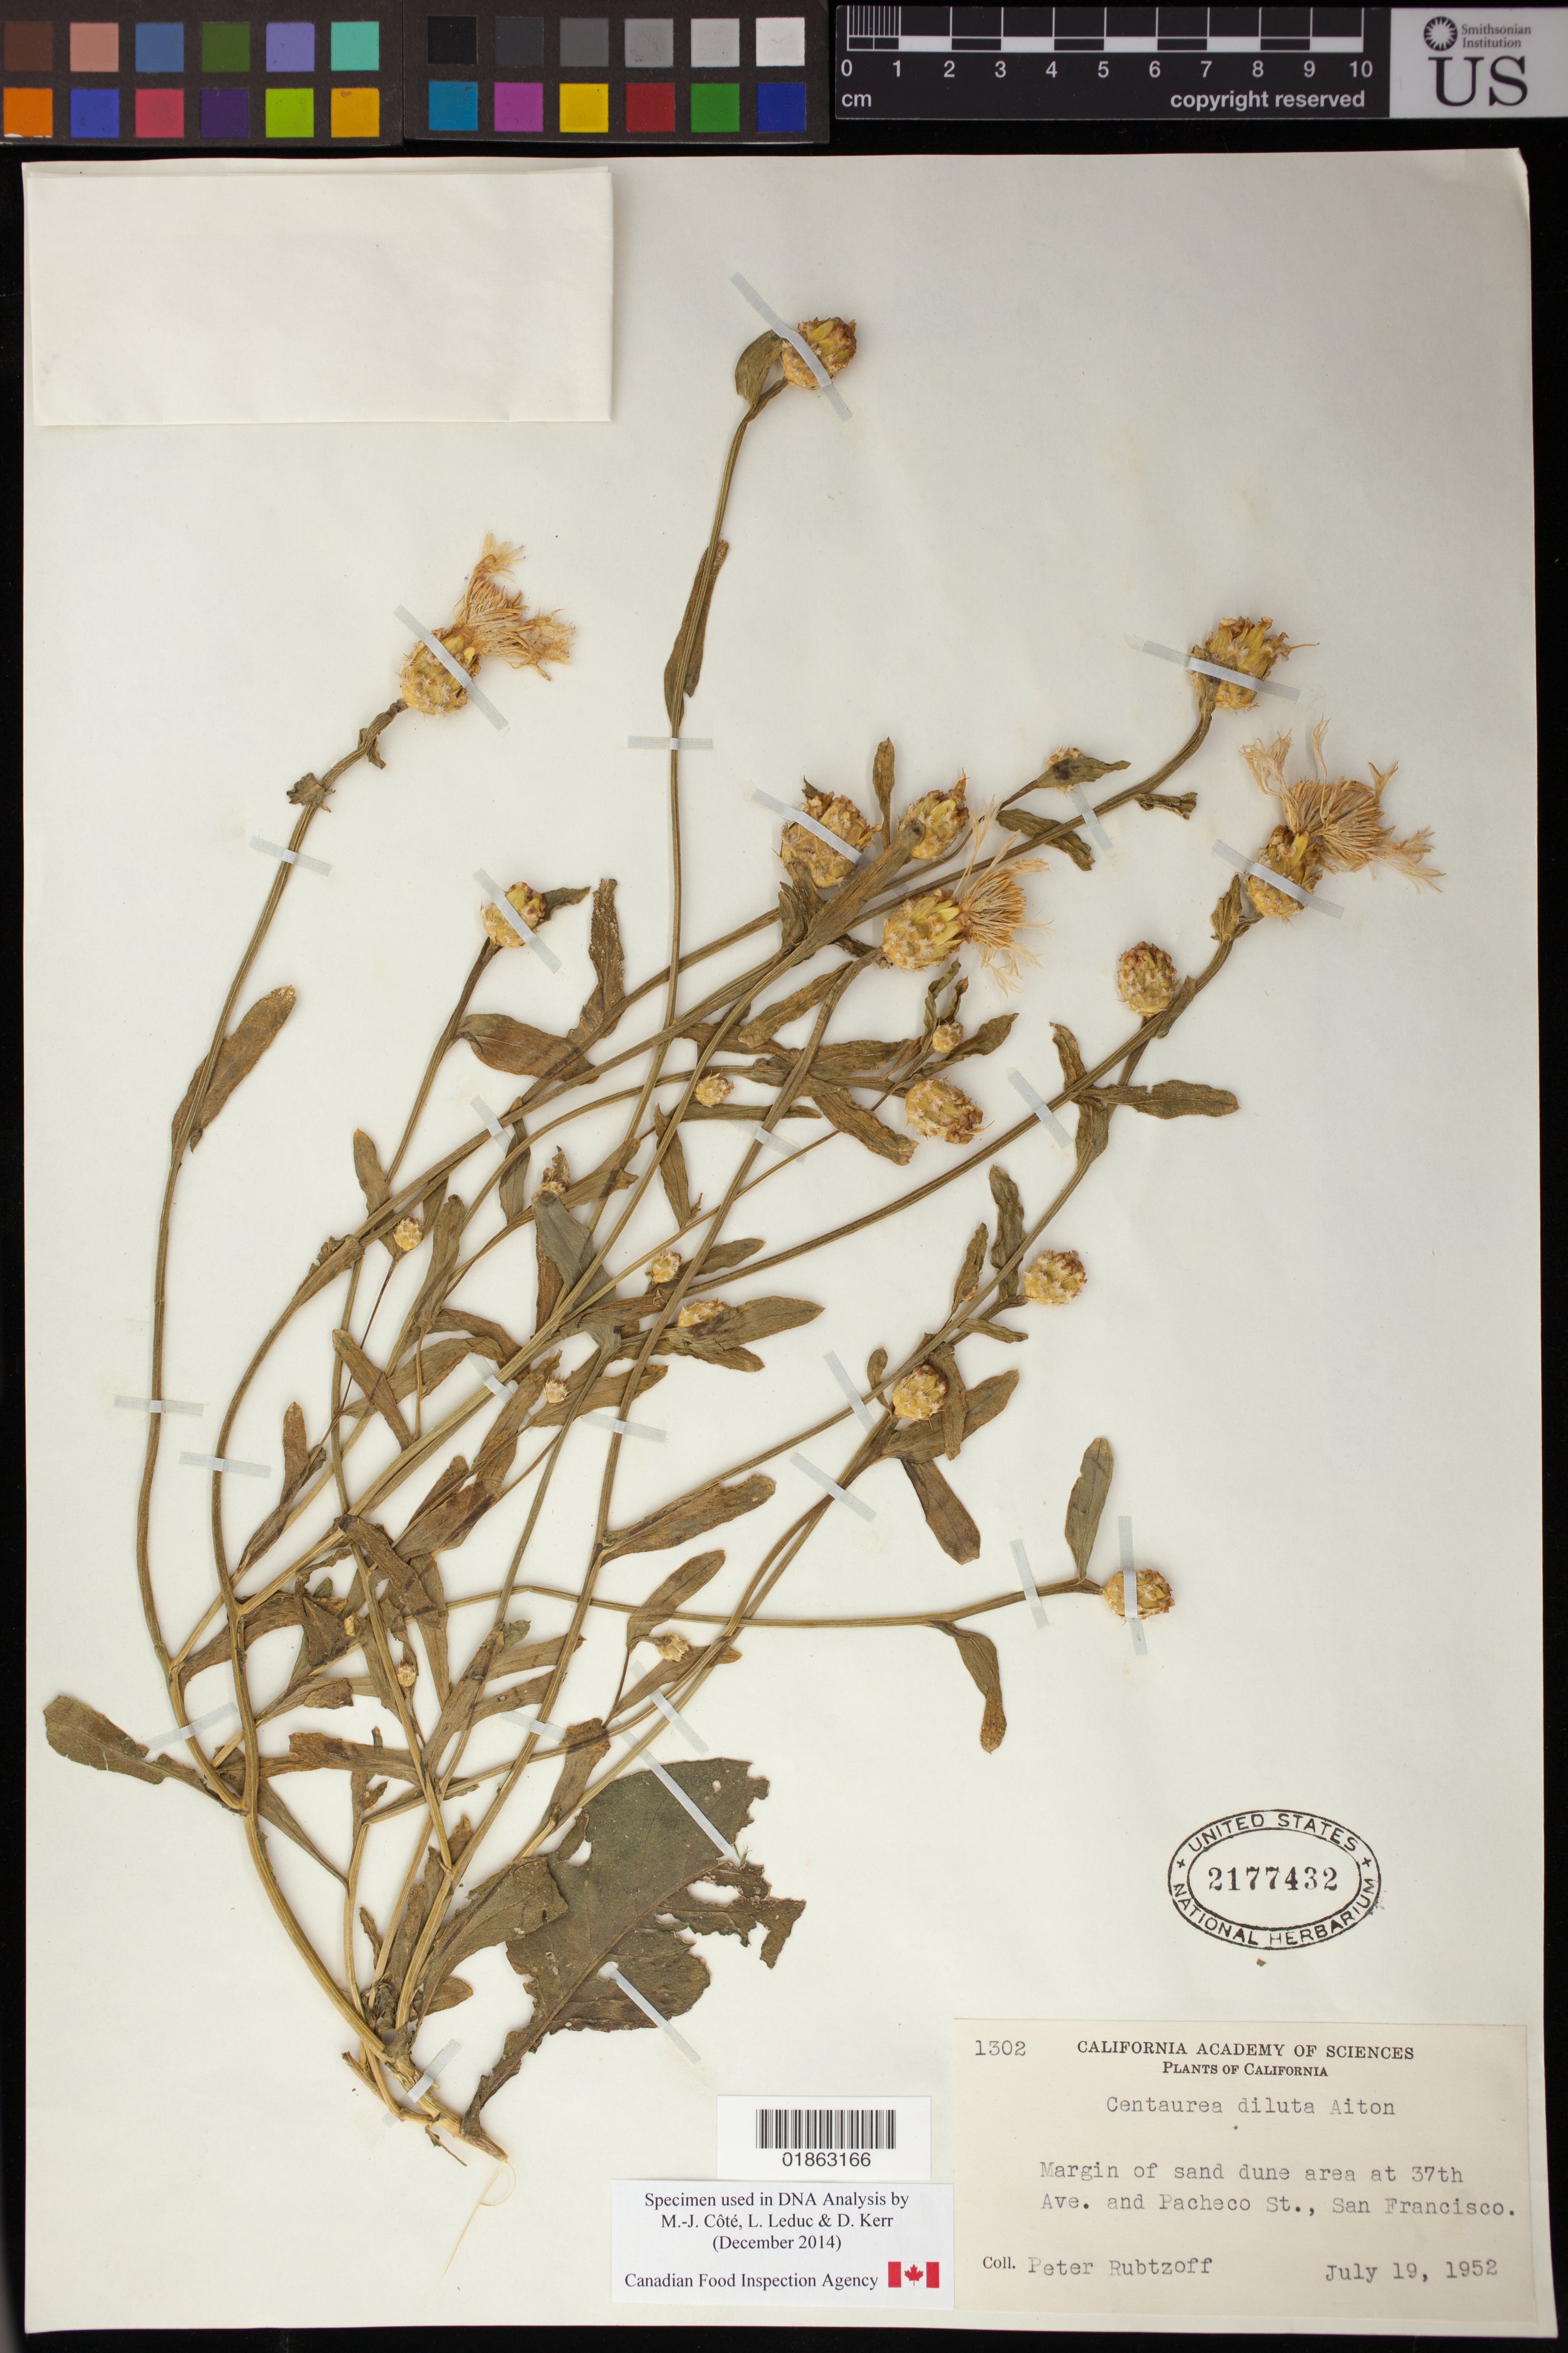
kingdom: Plantae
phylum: Tracheophyta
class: Magnoliopsida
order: Asterales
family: Asteraceae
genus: Centaurea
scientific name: Centaurea diluta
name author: Aiton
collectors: P. Rubtzoff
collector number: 1302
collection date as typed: July 19, 1952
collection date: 1952-07-19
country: United States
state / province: California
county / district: San Francisco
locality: At 37th Ave. and Pacheco St., San Francisco.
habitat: Margin of sand dune area.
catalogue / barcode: US 2177432